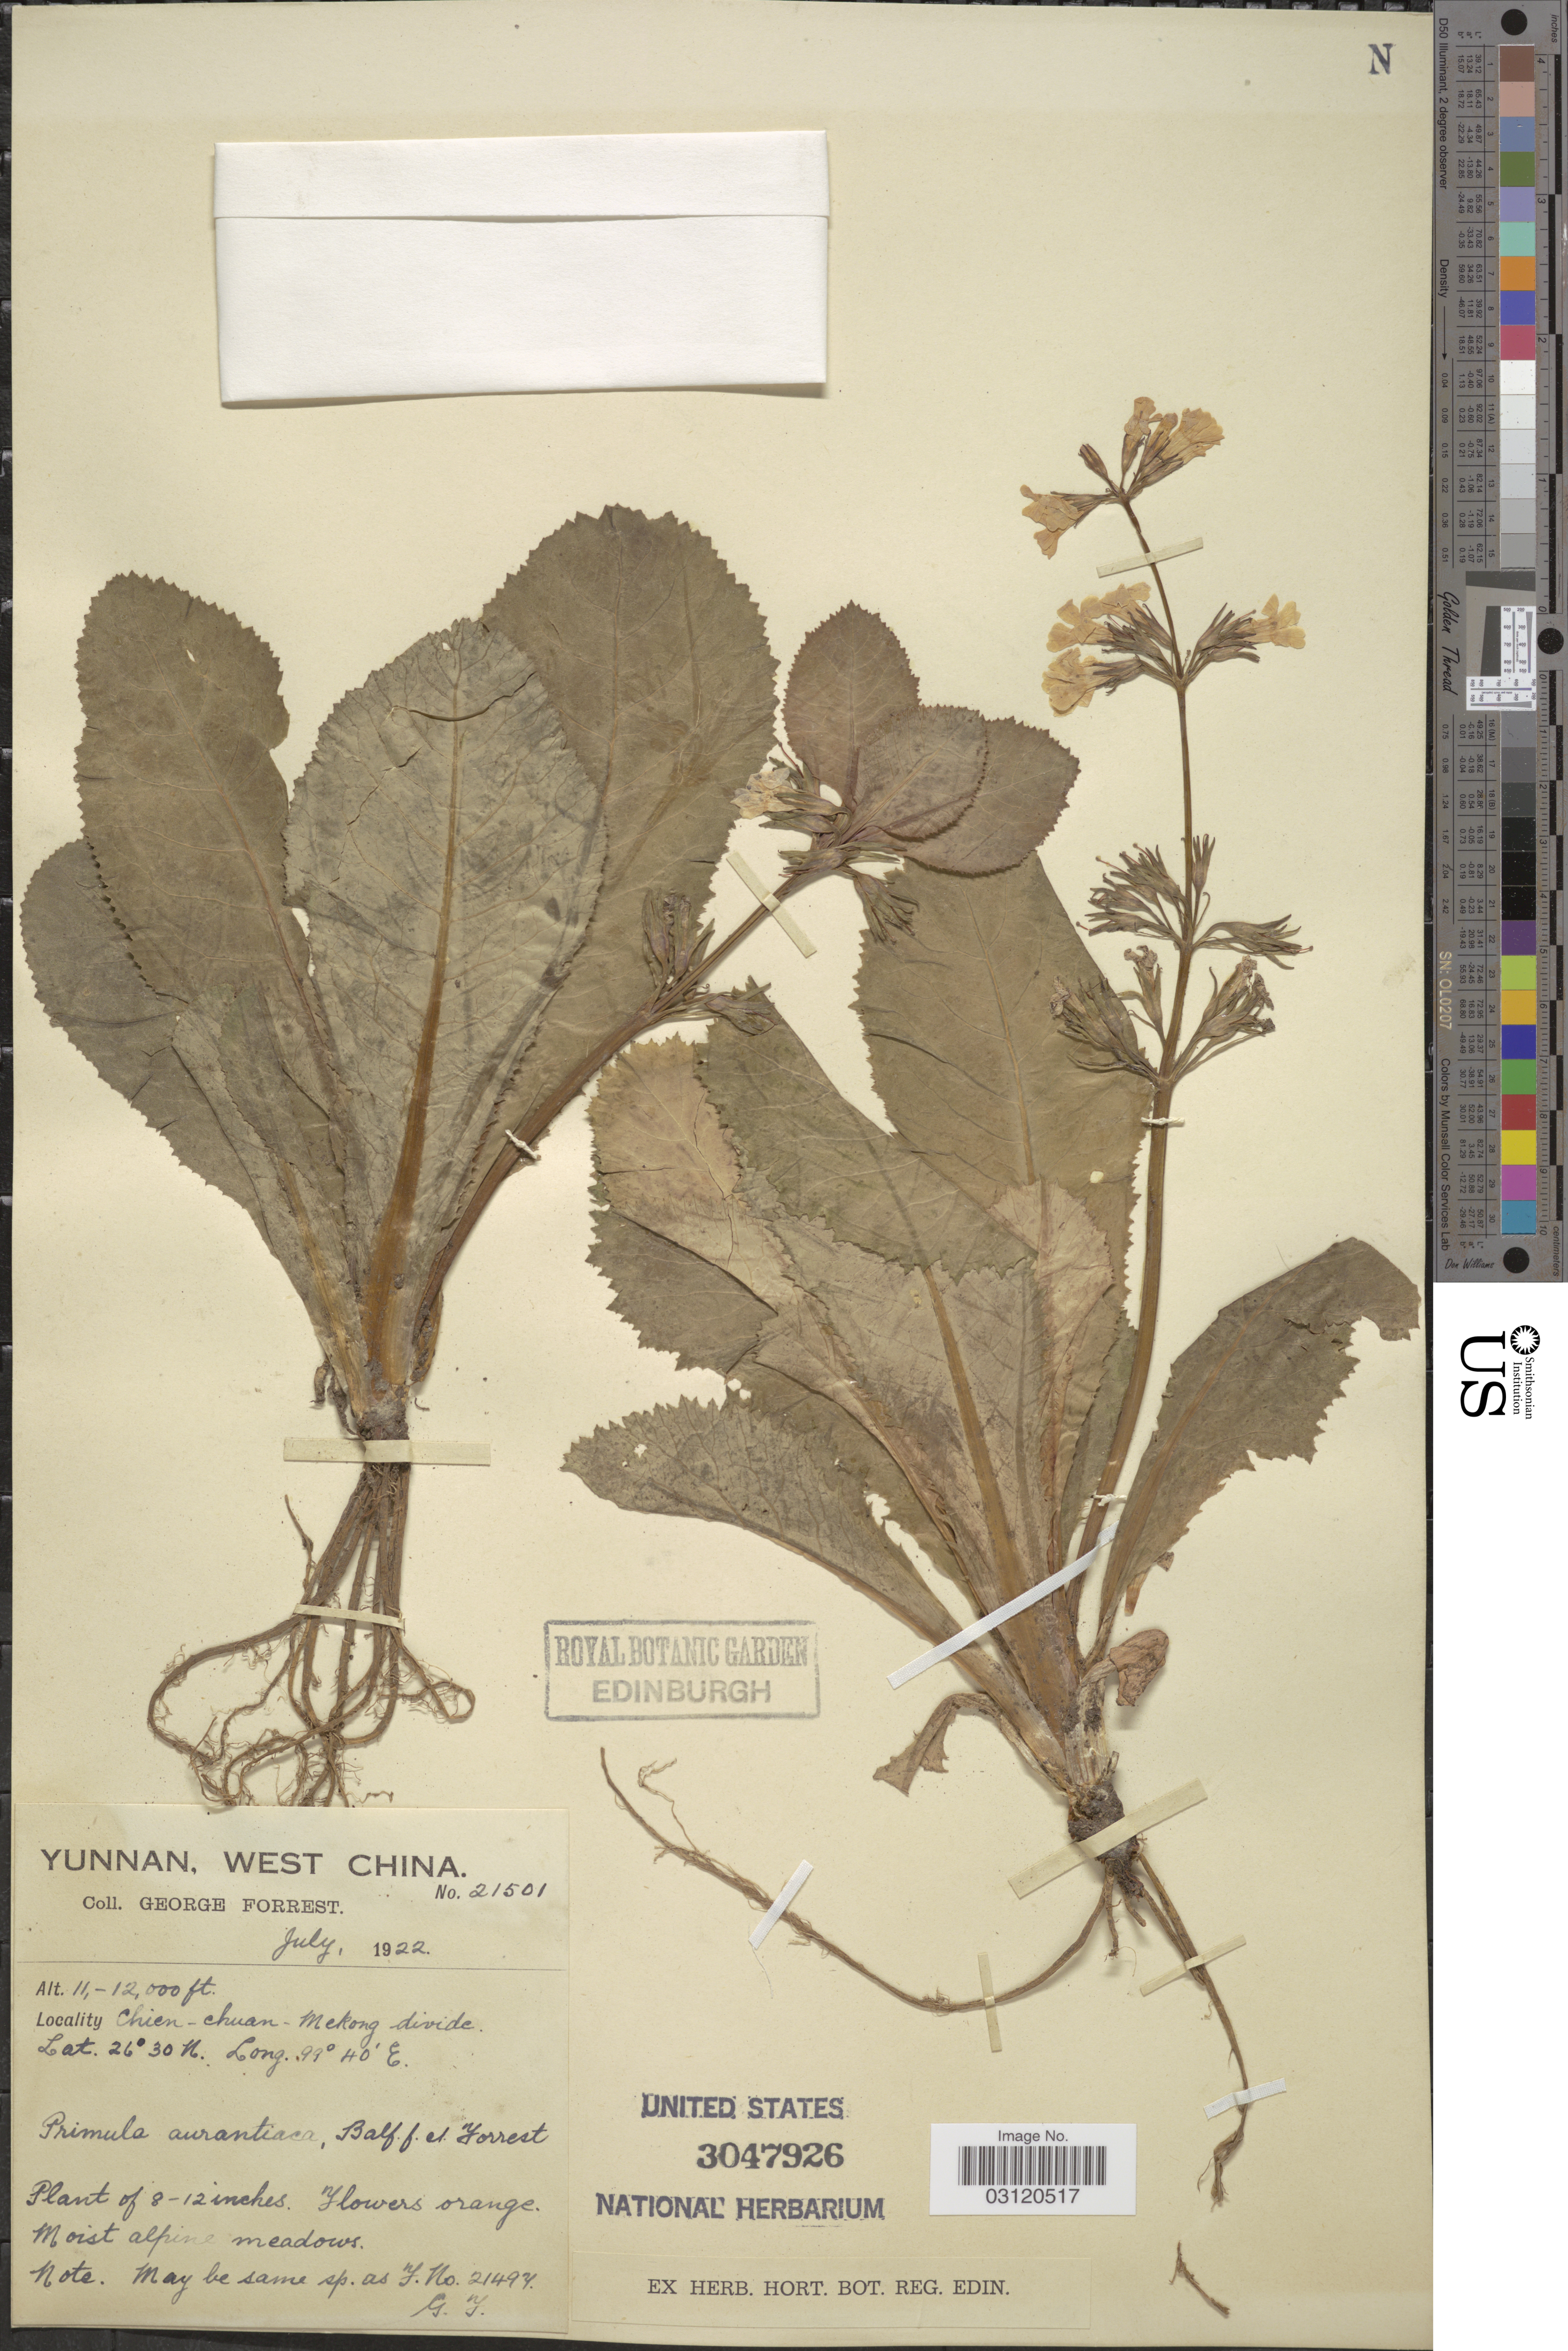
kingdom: Plantae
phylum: Tracheophyta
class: Magnoliopsida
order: Ericales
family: Primulaceae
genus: Primula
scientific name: Primula aurantiaca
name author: W.W. Sm. & Forrest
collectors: G. Forrest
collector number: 21501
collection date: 1922-07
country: China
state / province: Yunnan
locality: West China. Chien-chuan-Mekong divide.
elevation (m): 3353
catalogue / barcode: US 3047926